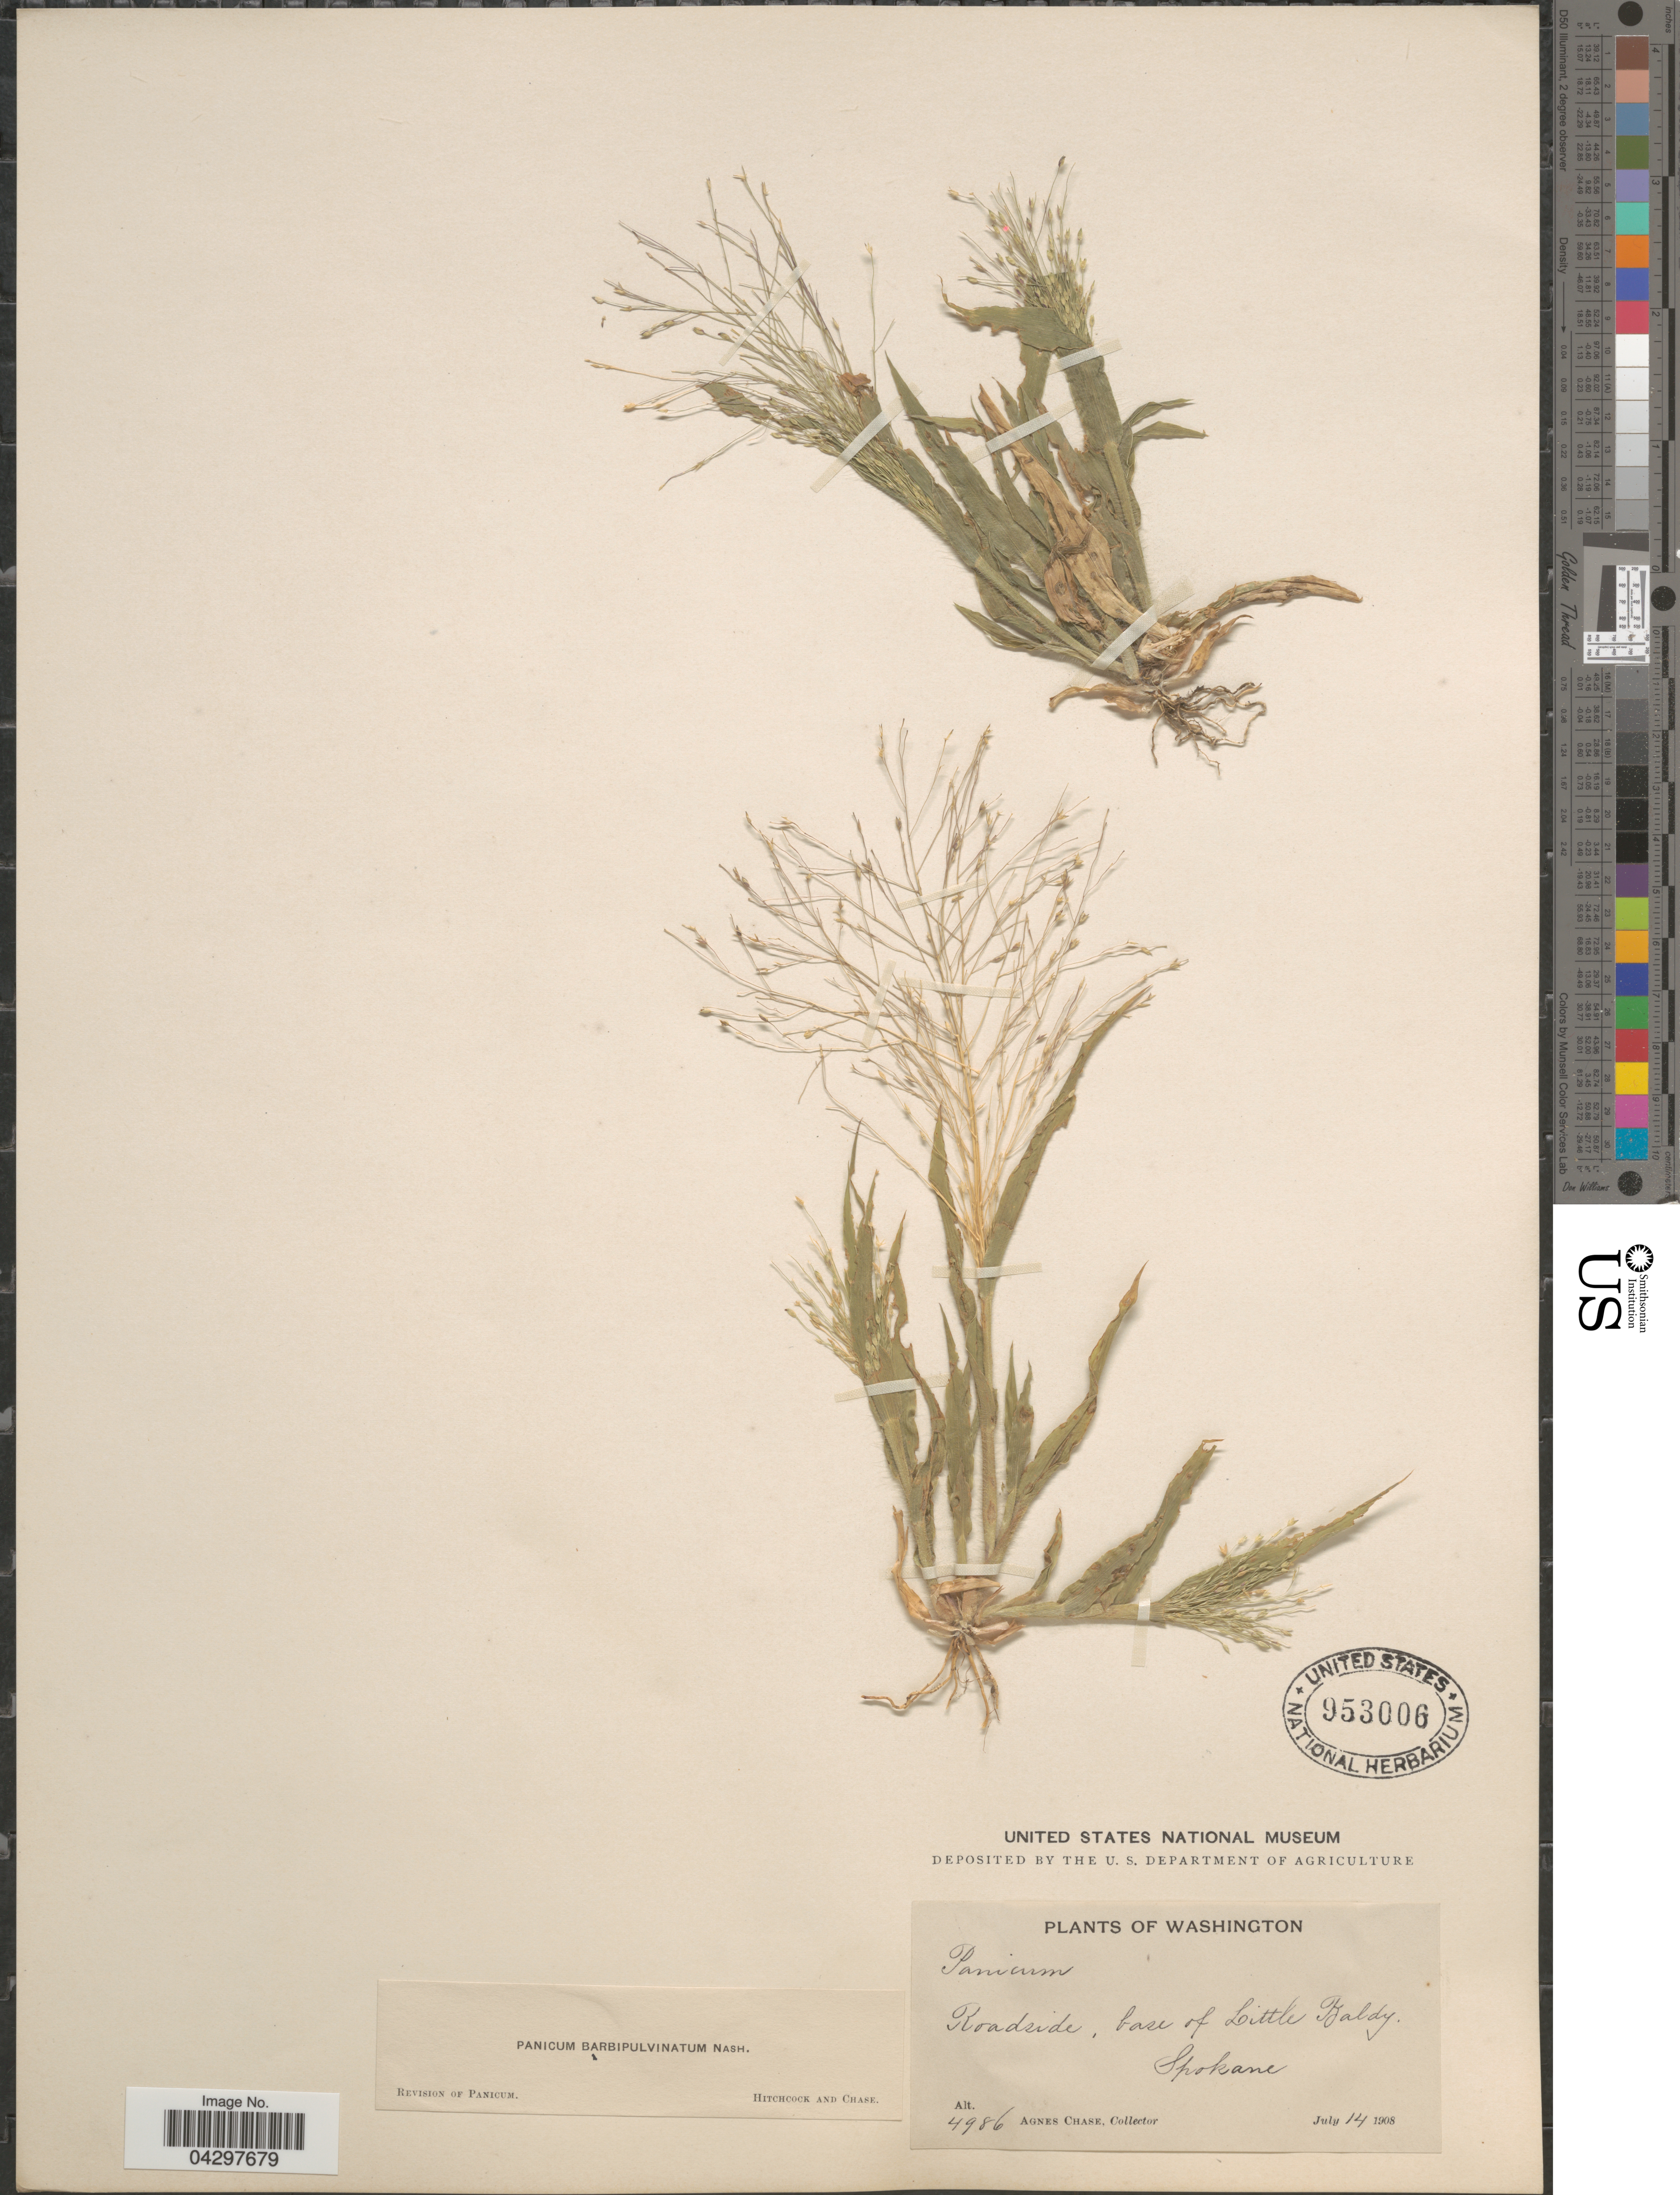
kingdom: Plantae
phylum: Tracheophyta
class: Liliopsida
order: Poales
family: Poaceae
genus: Panicum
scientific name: Panicum capillare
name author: L.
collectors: A. Chase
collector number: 4986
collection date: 1908-07-14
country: United States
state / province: Washington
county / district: Spokane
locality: Roadside, base of Little Baldy. Spokane.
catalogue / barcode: US 953006